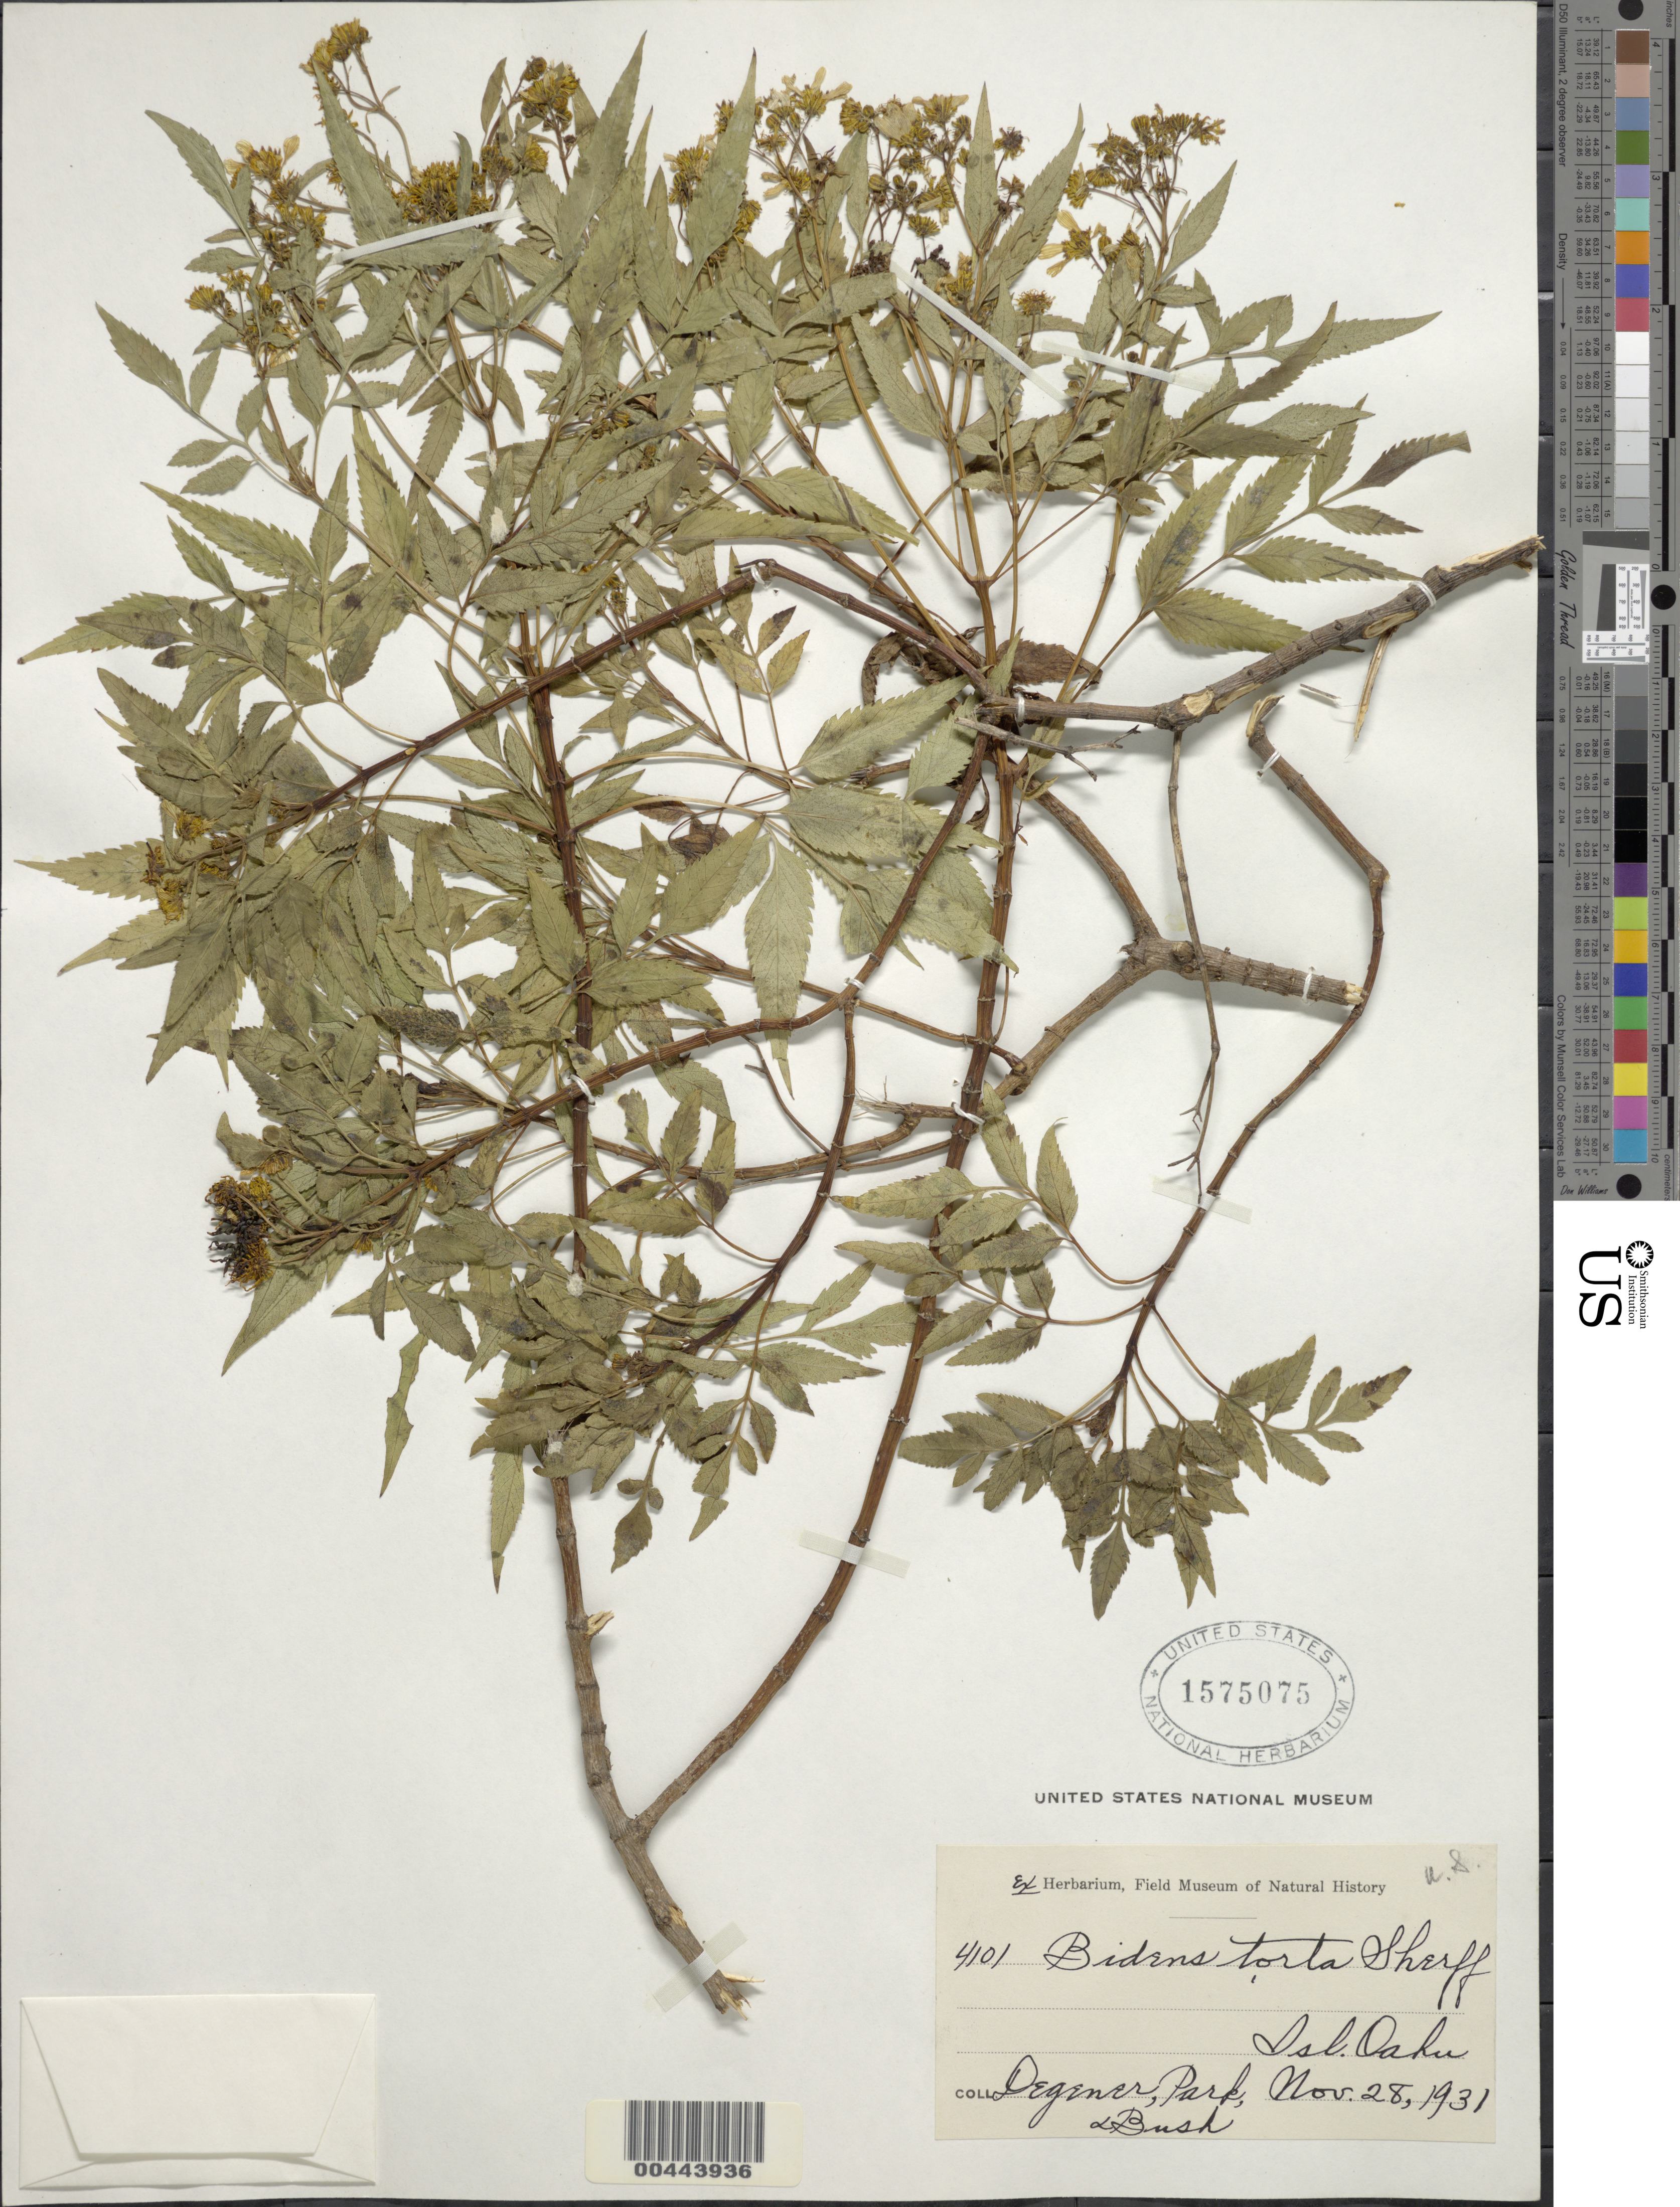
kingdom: Plantae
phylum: Tracheophyta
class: Magnoliopsida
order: Asterales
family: Asteraceae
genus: Bidens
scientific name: Bidens torta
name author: Sherff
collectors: O. Degener, Park & B. F. Bush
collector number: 4101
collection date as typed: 28 Nov 1931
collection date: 1931-11-28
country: United States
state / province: Hawaii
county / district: Honolulu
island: Oahu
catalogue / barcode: US 1575075